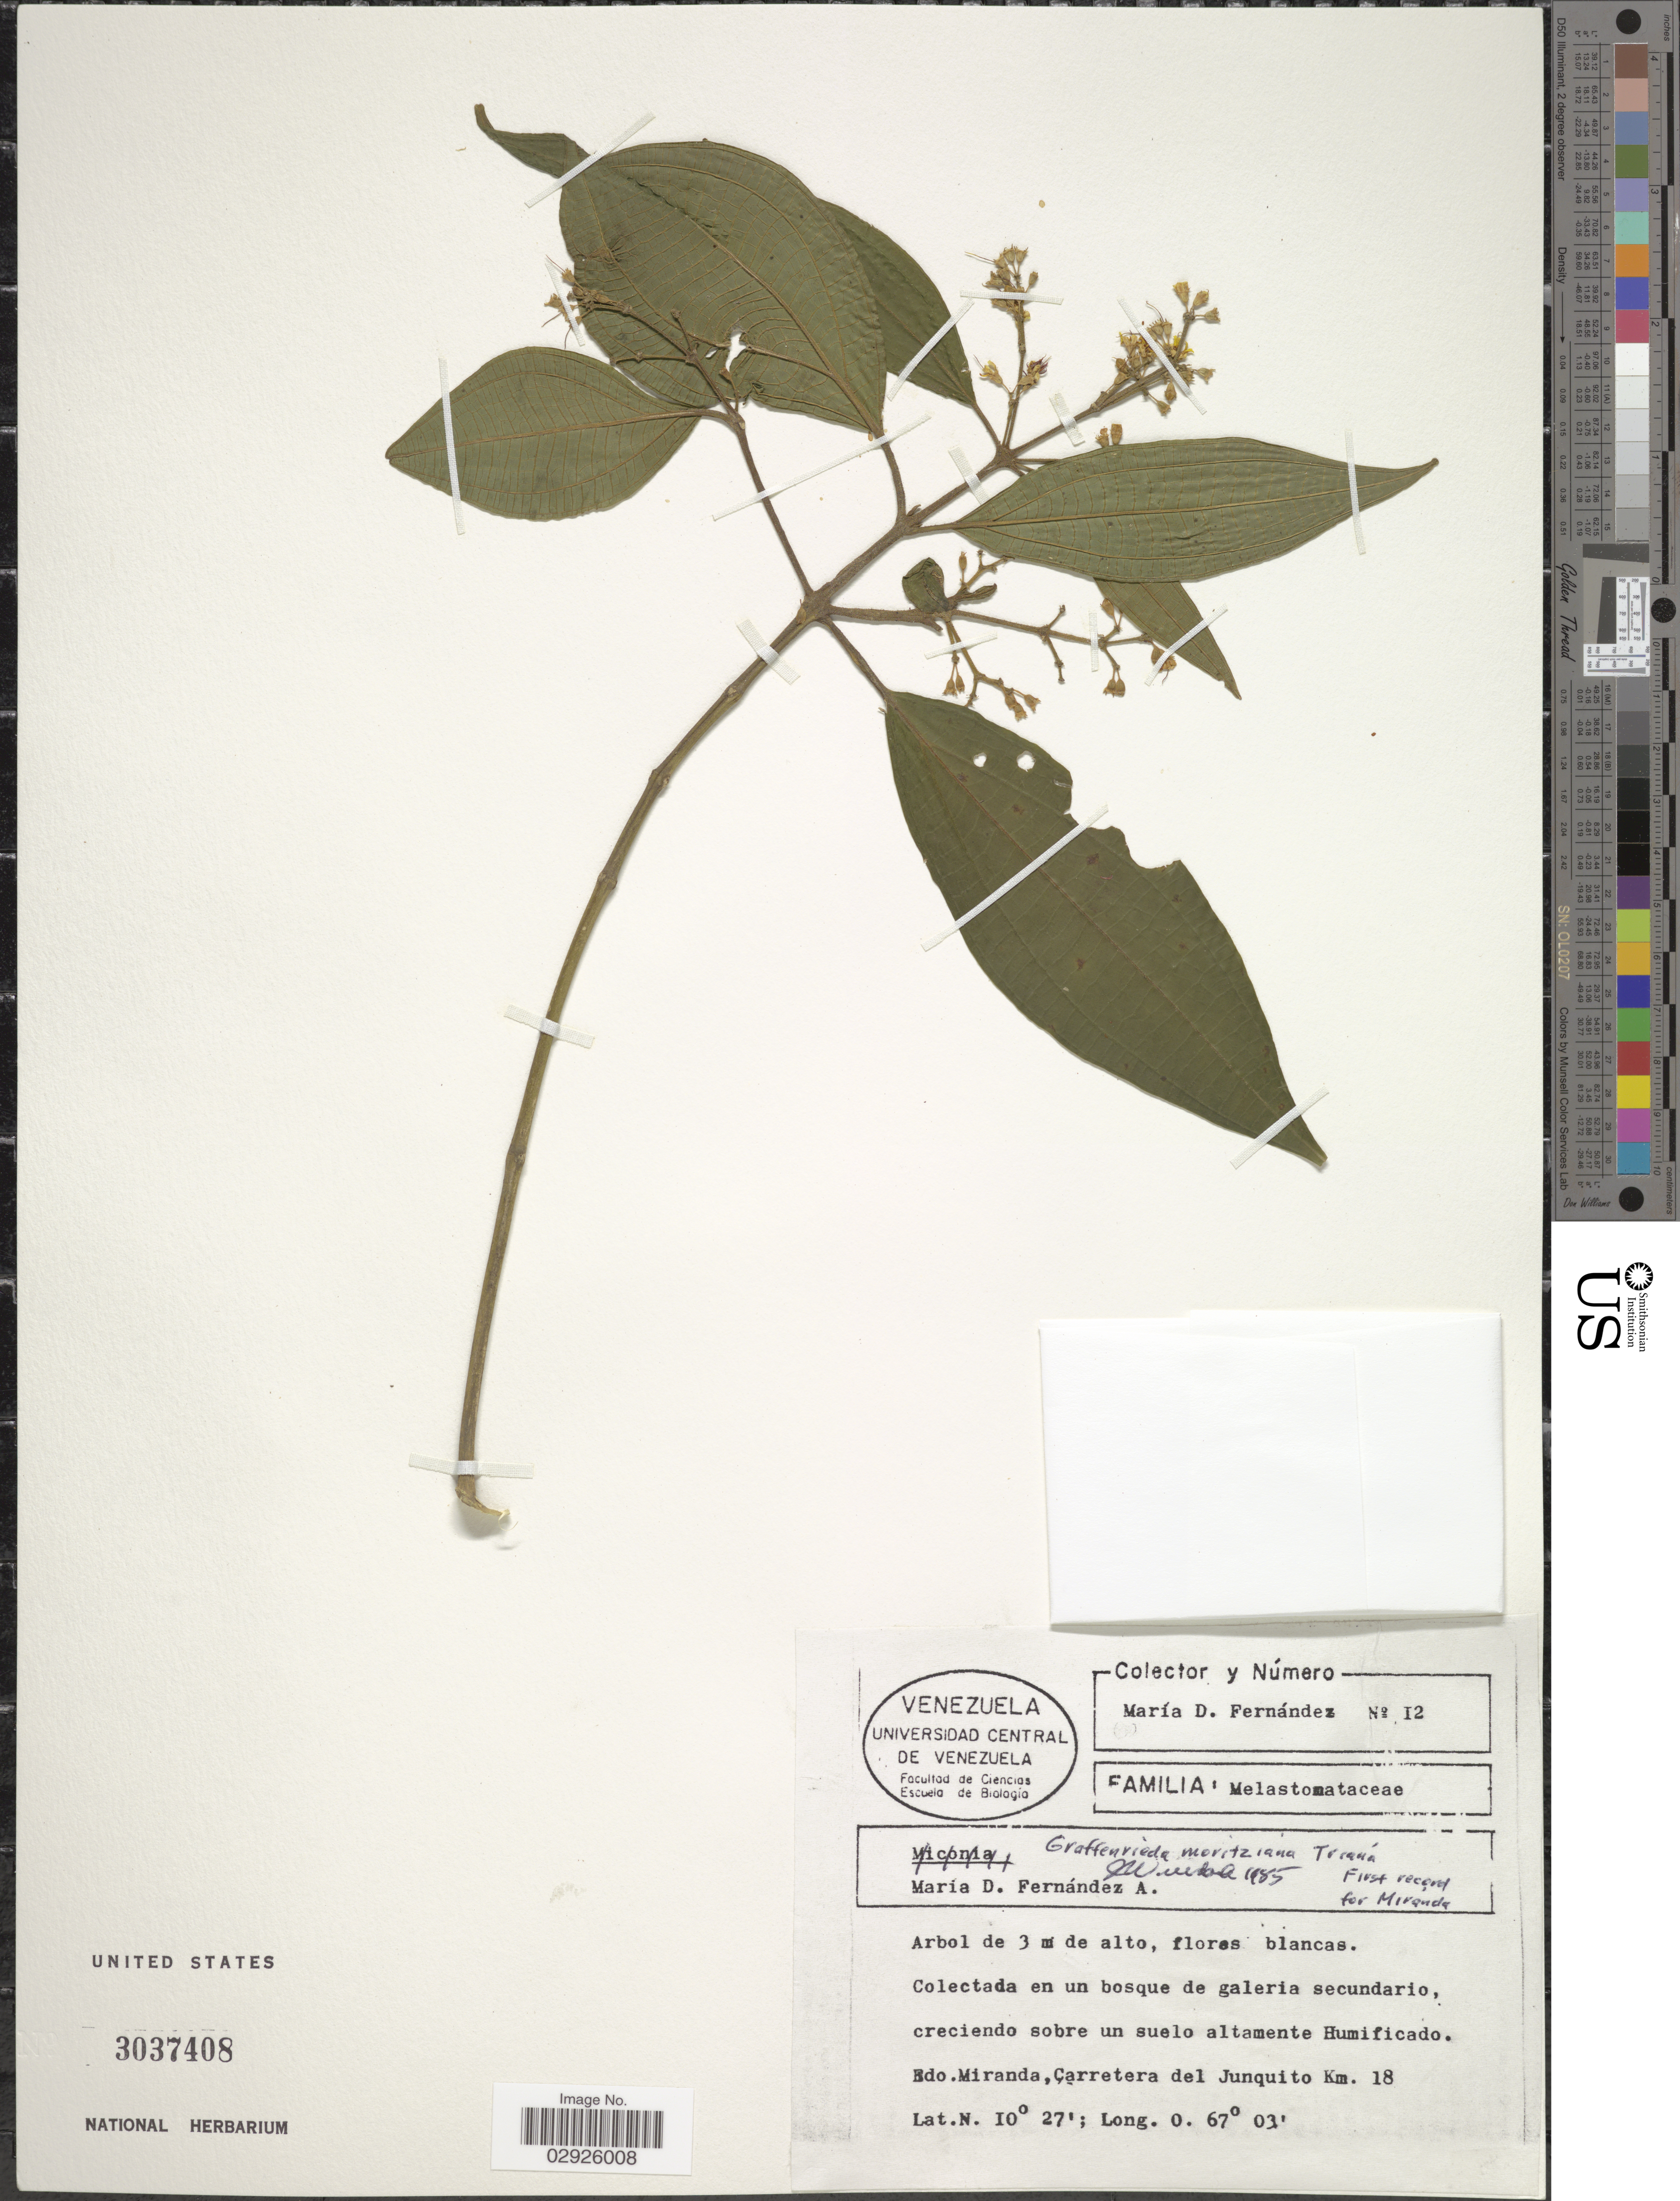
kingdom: Plantae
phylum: Tracheophyta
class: Magnoliopsida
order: Myrtales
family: Melastomataceae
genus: Graffenrieda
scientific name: Graffenrieda moritziana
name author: Triana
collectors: M. Fernandez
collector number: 12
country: Venezuela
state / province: Miranda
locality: Creciendo sobre un suelo altamente Humificado. Carretera del Junquito Km. 18.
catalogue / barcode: US 3037408